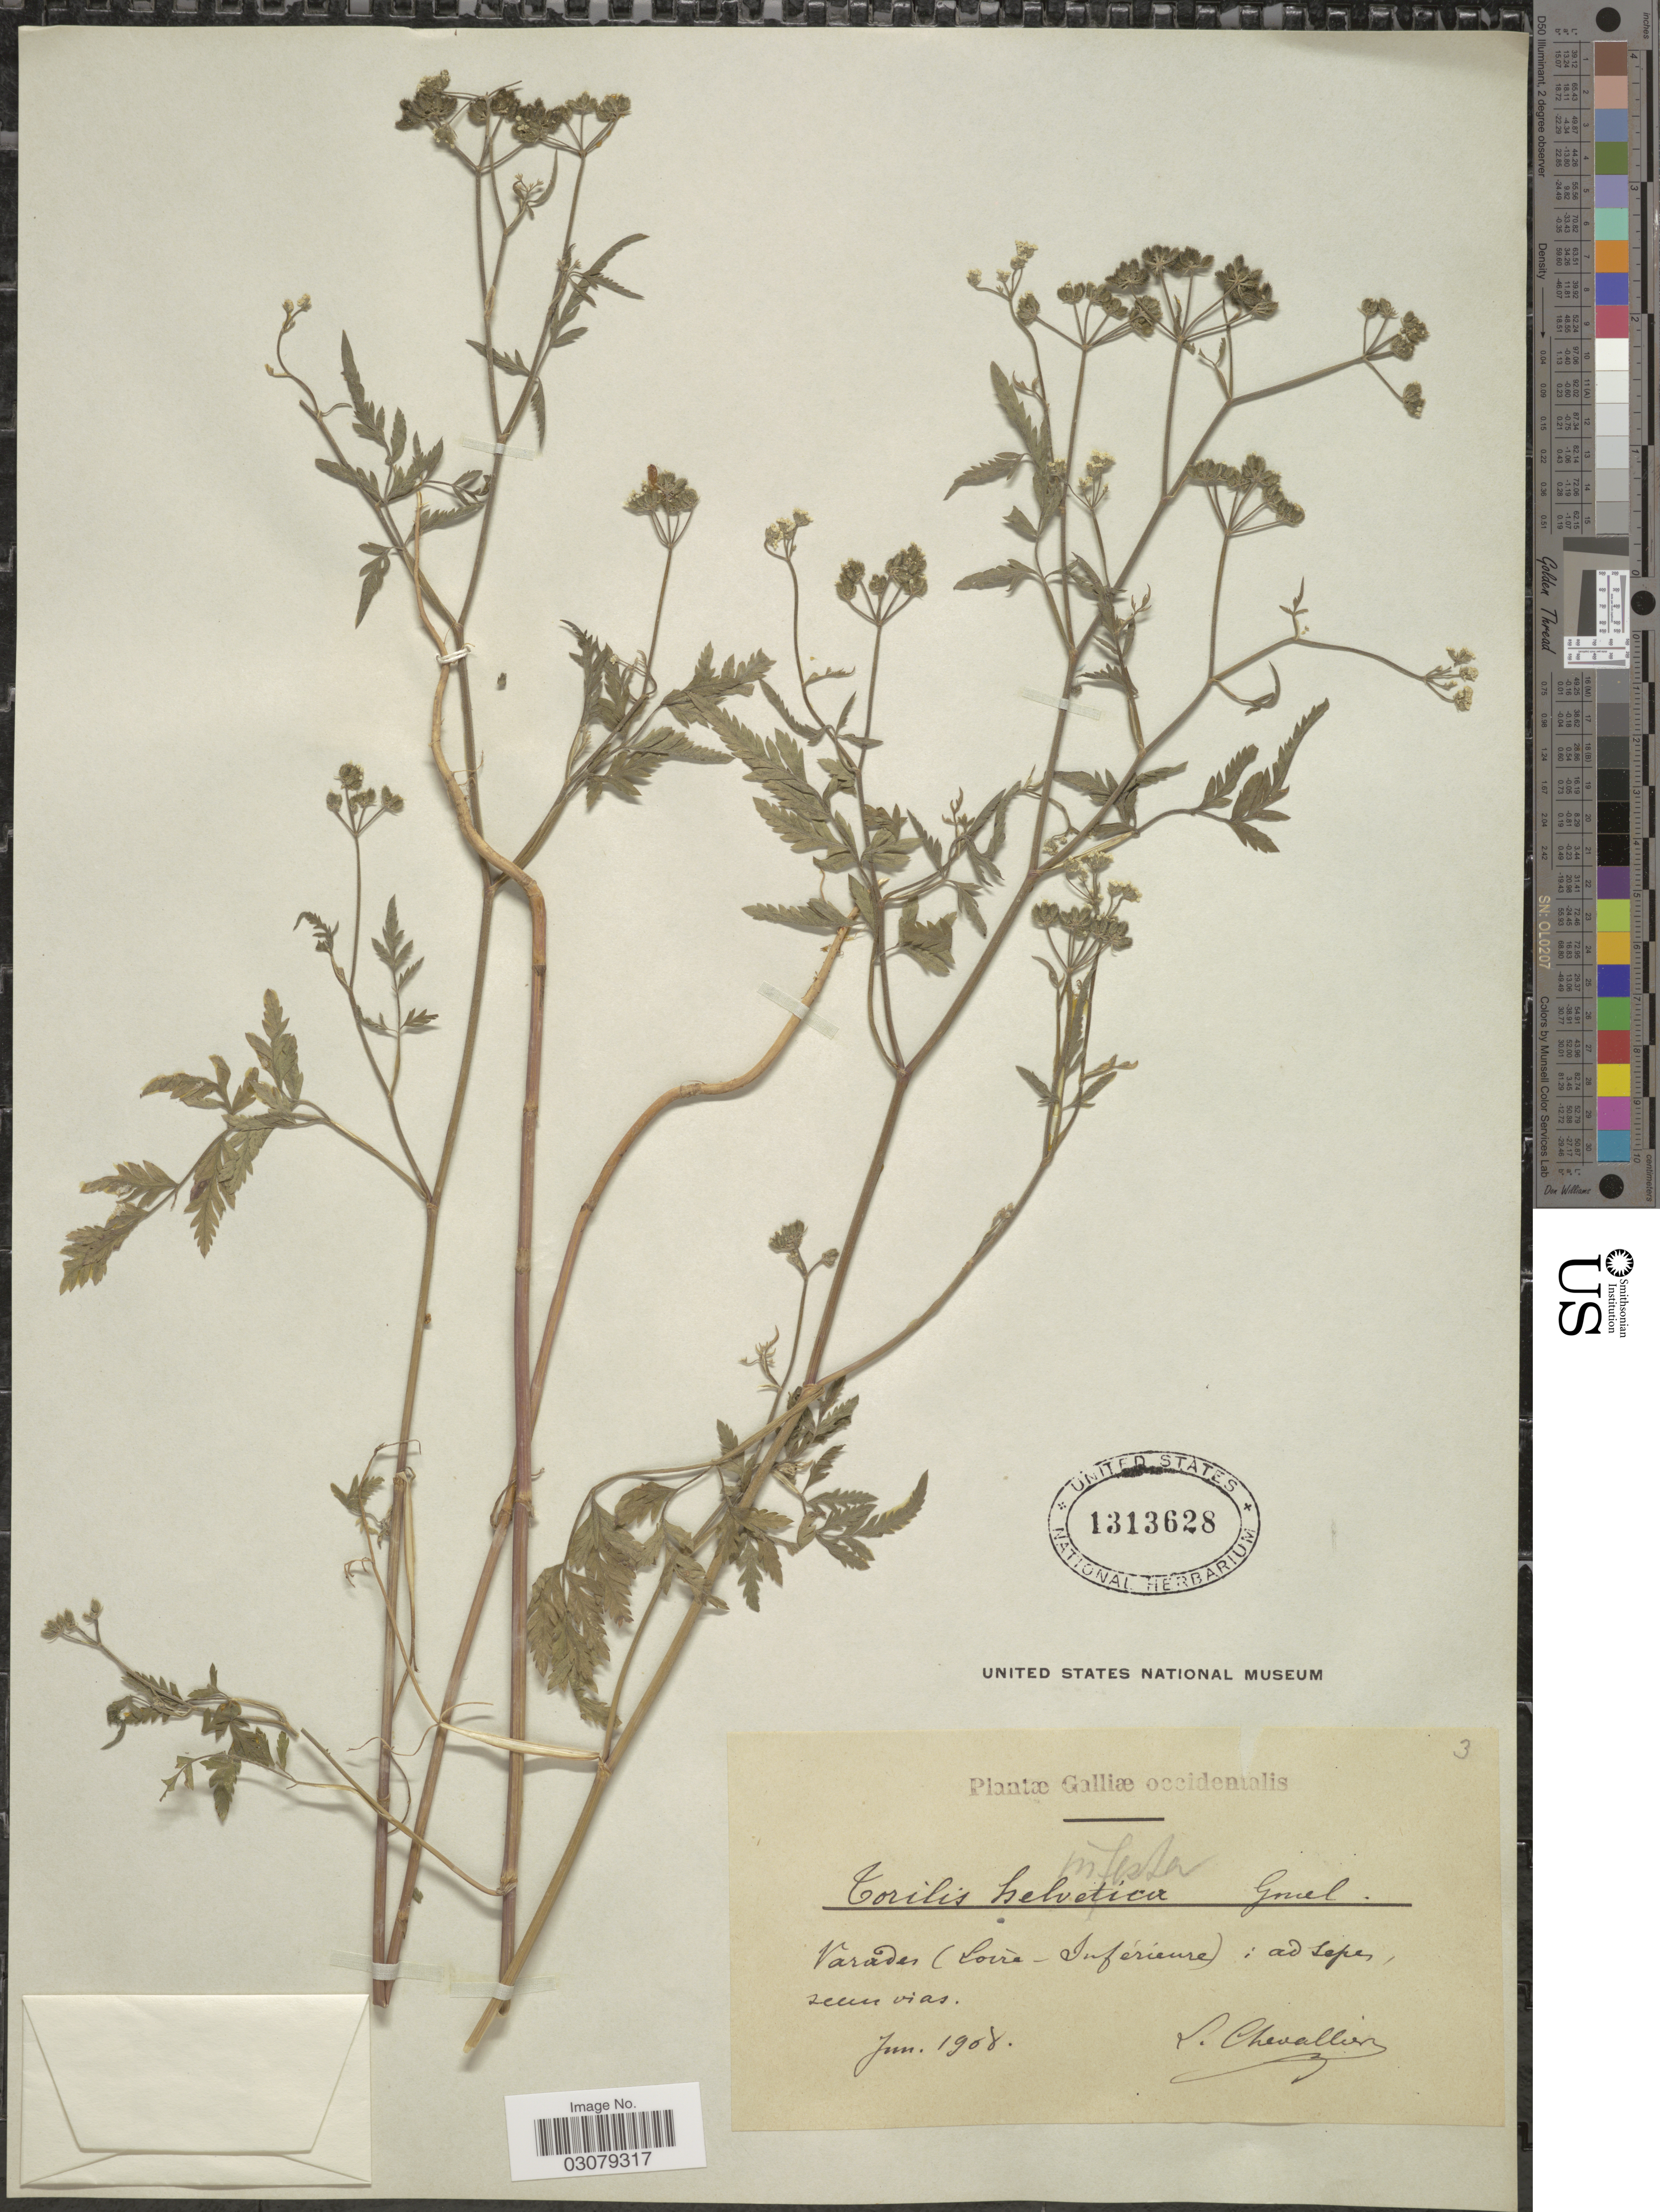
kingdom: Plantae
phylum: Tracheophyta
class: Magnoliopsida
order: Apiales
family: Apiaceae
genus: Torilis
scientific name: Torilis infesta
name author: (L.) Clairv.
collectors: L. Chevallier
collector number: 3?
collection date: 1908-06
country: France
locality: Galliæ occidentalis. Varades (Loire - Inféríeure).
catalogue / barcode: US 1313628